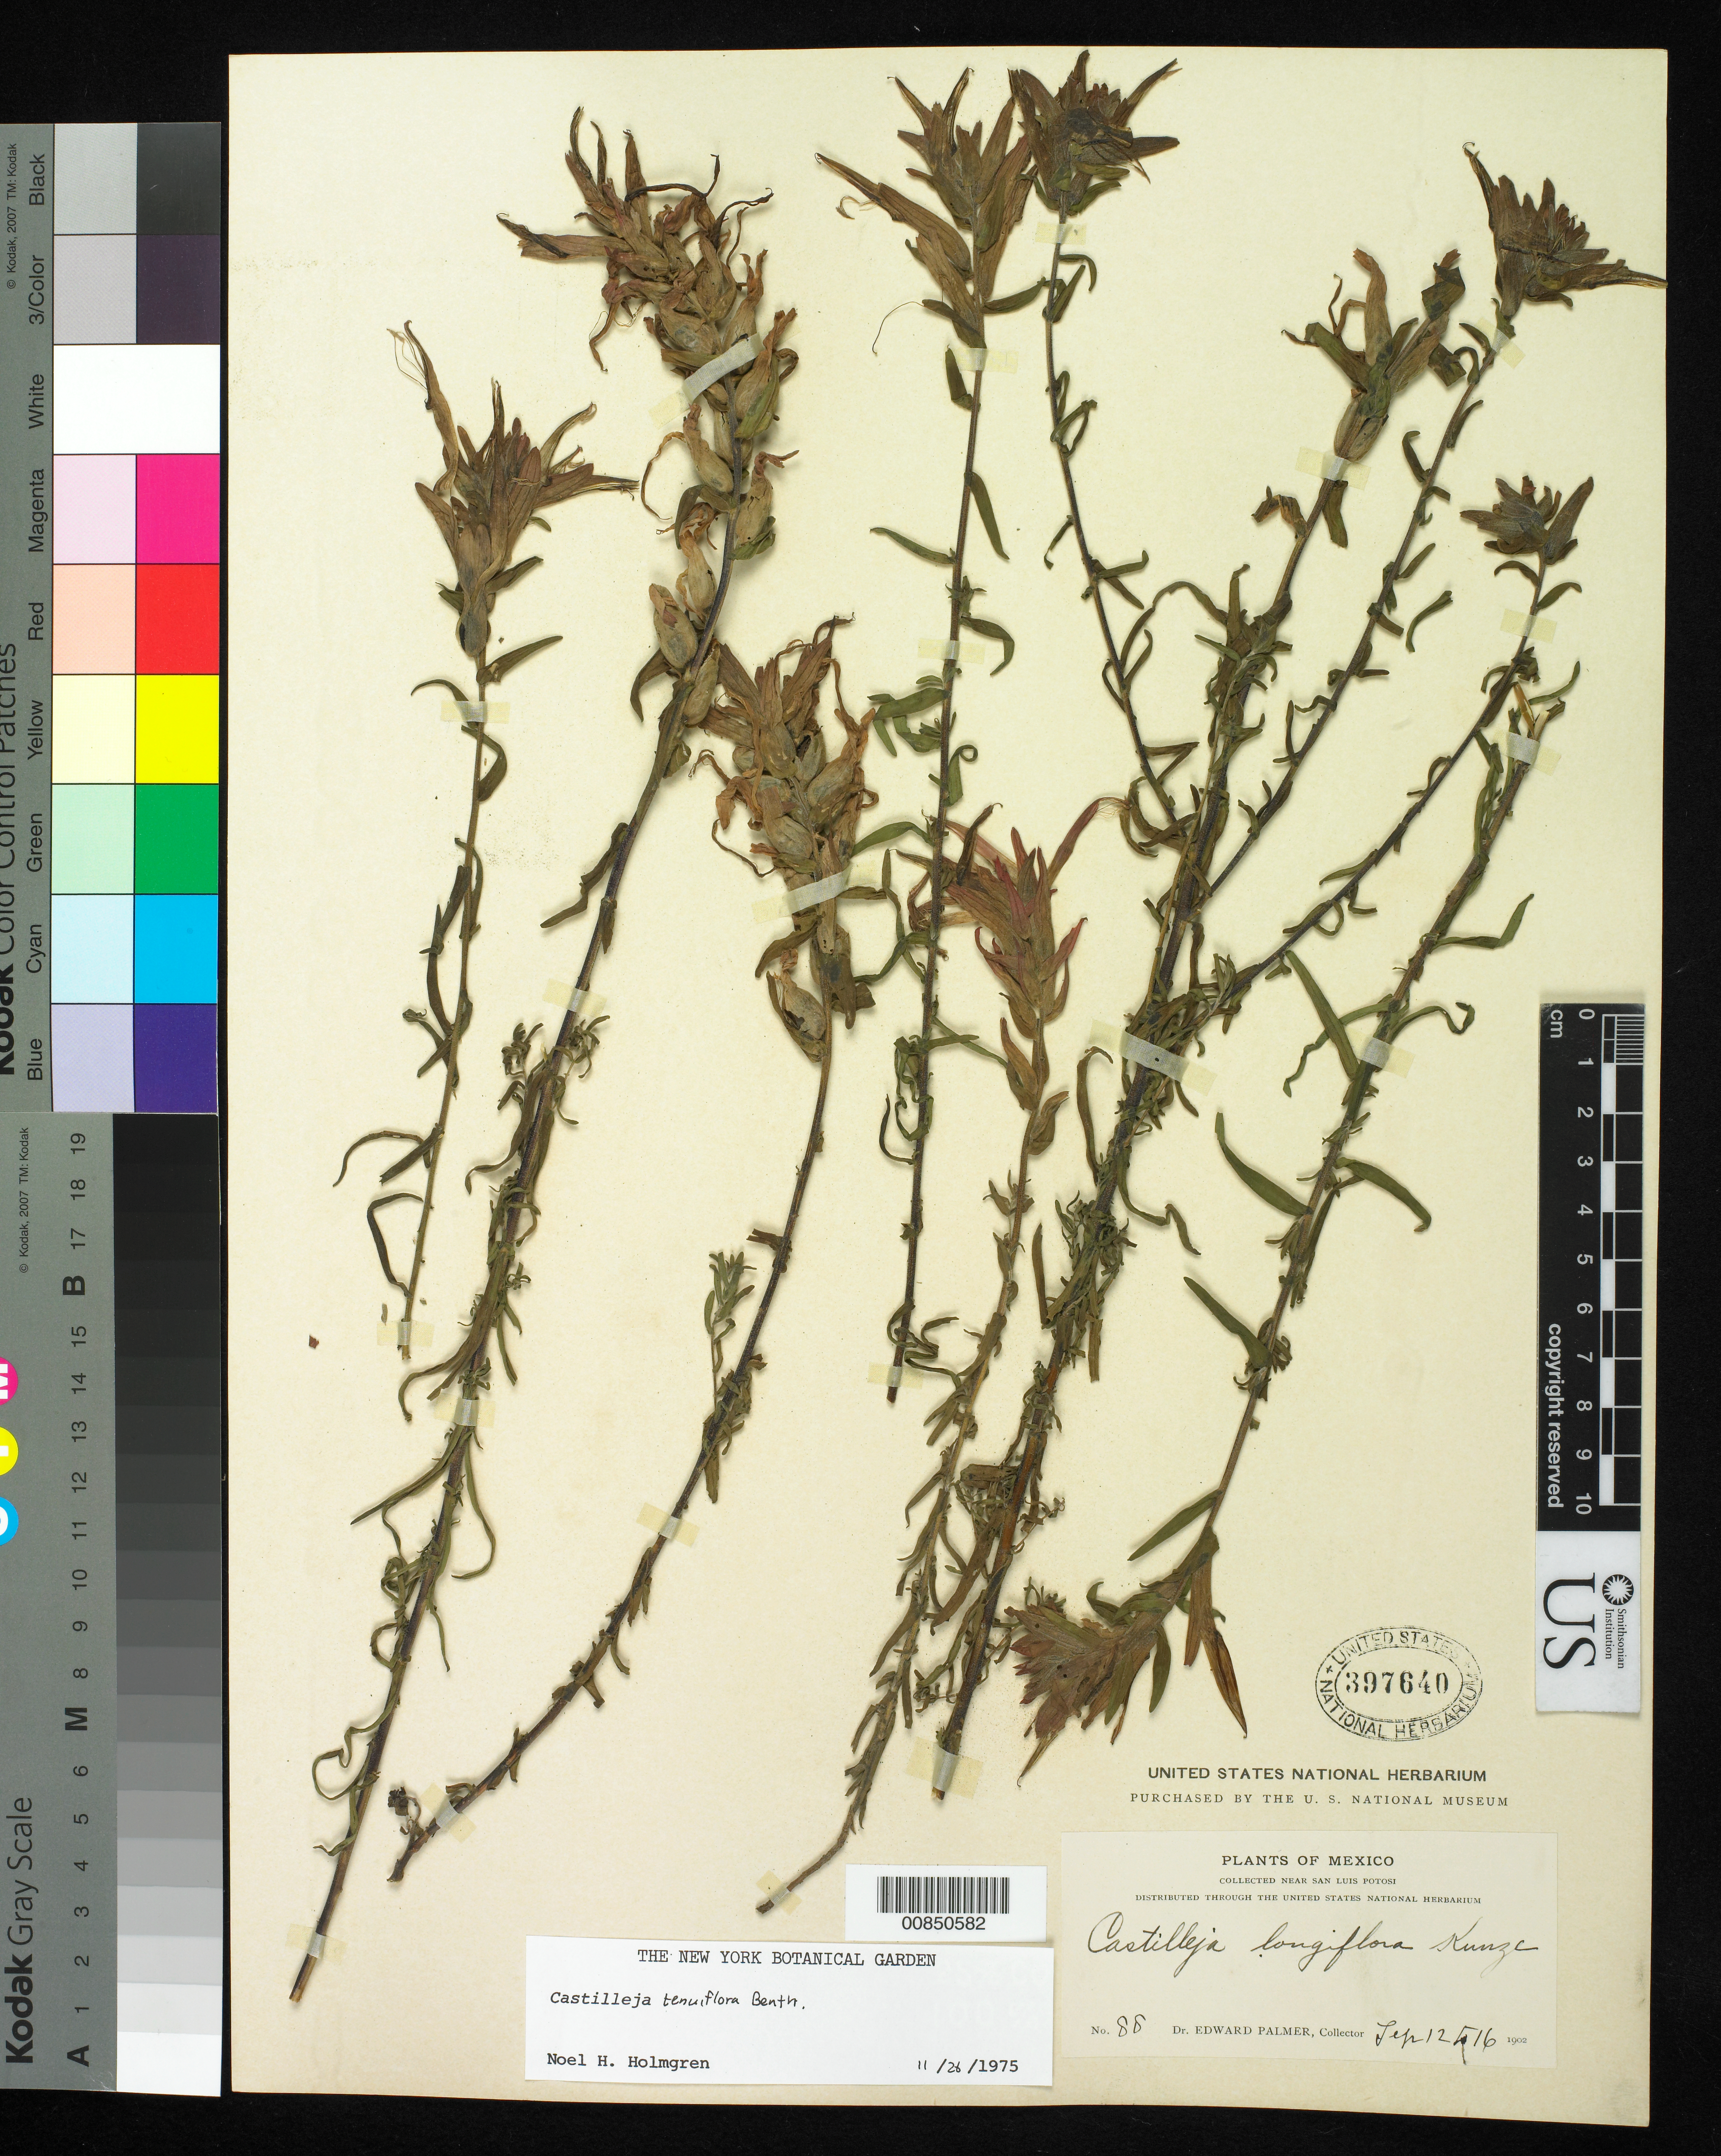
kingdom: Plantae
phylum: Tracheophyta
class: Magnoliopsida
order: Lamiales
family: Orobanchaceae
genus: Castilleja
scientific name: Castilleja tenuiflora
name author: Benth.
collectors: E. Palmer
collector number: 88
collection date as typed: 12 Sep 1902 to 16 Sep 1902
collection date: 1902-09-12/1902-09-16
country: Mexico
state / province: San Luis Potosí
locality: Near San Luis Potosí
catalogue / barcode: US 397640